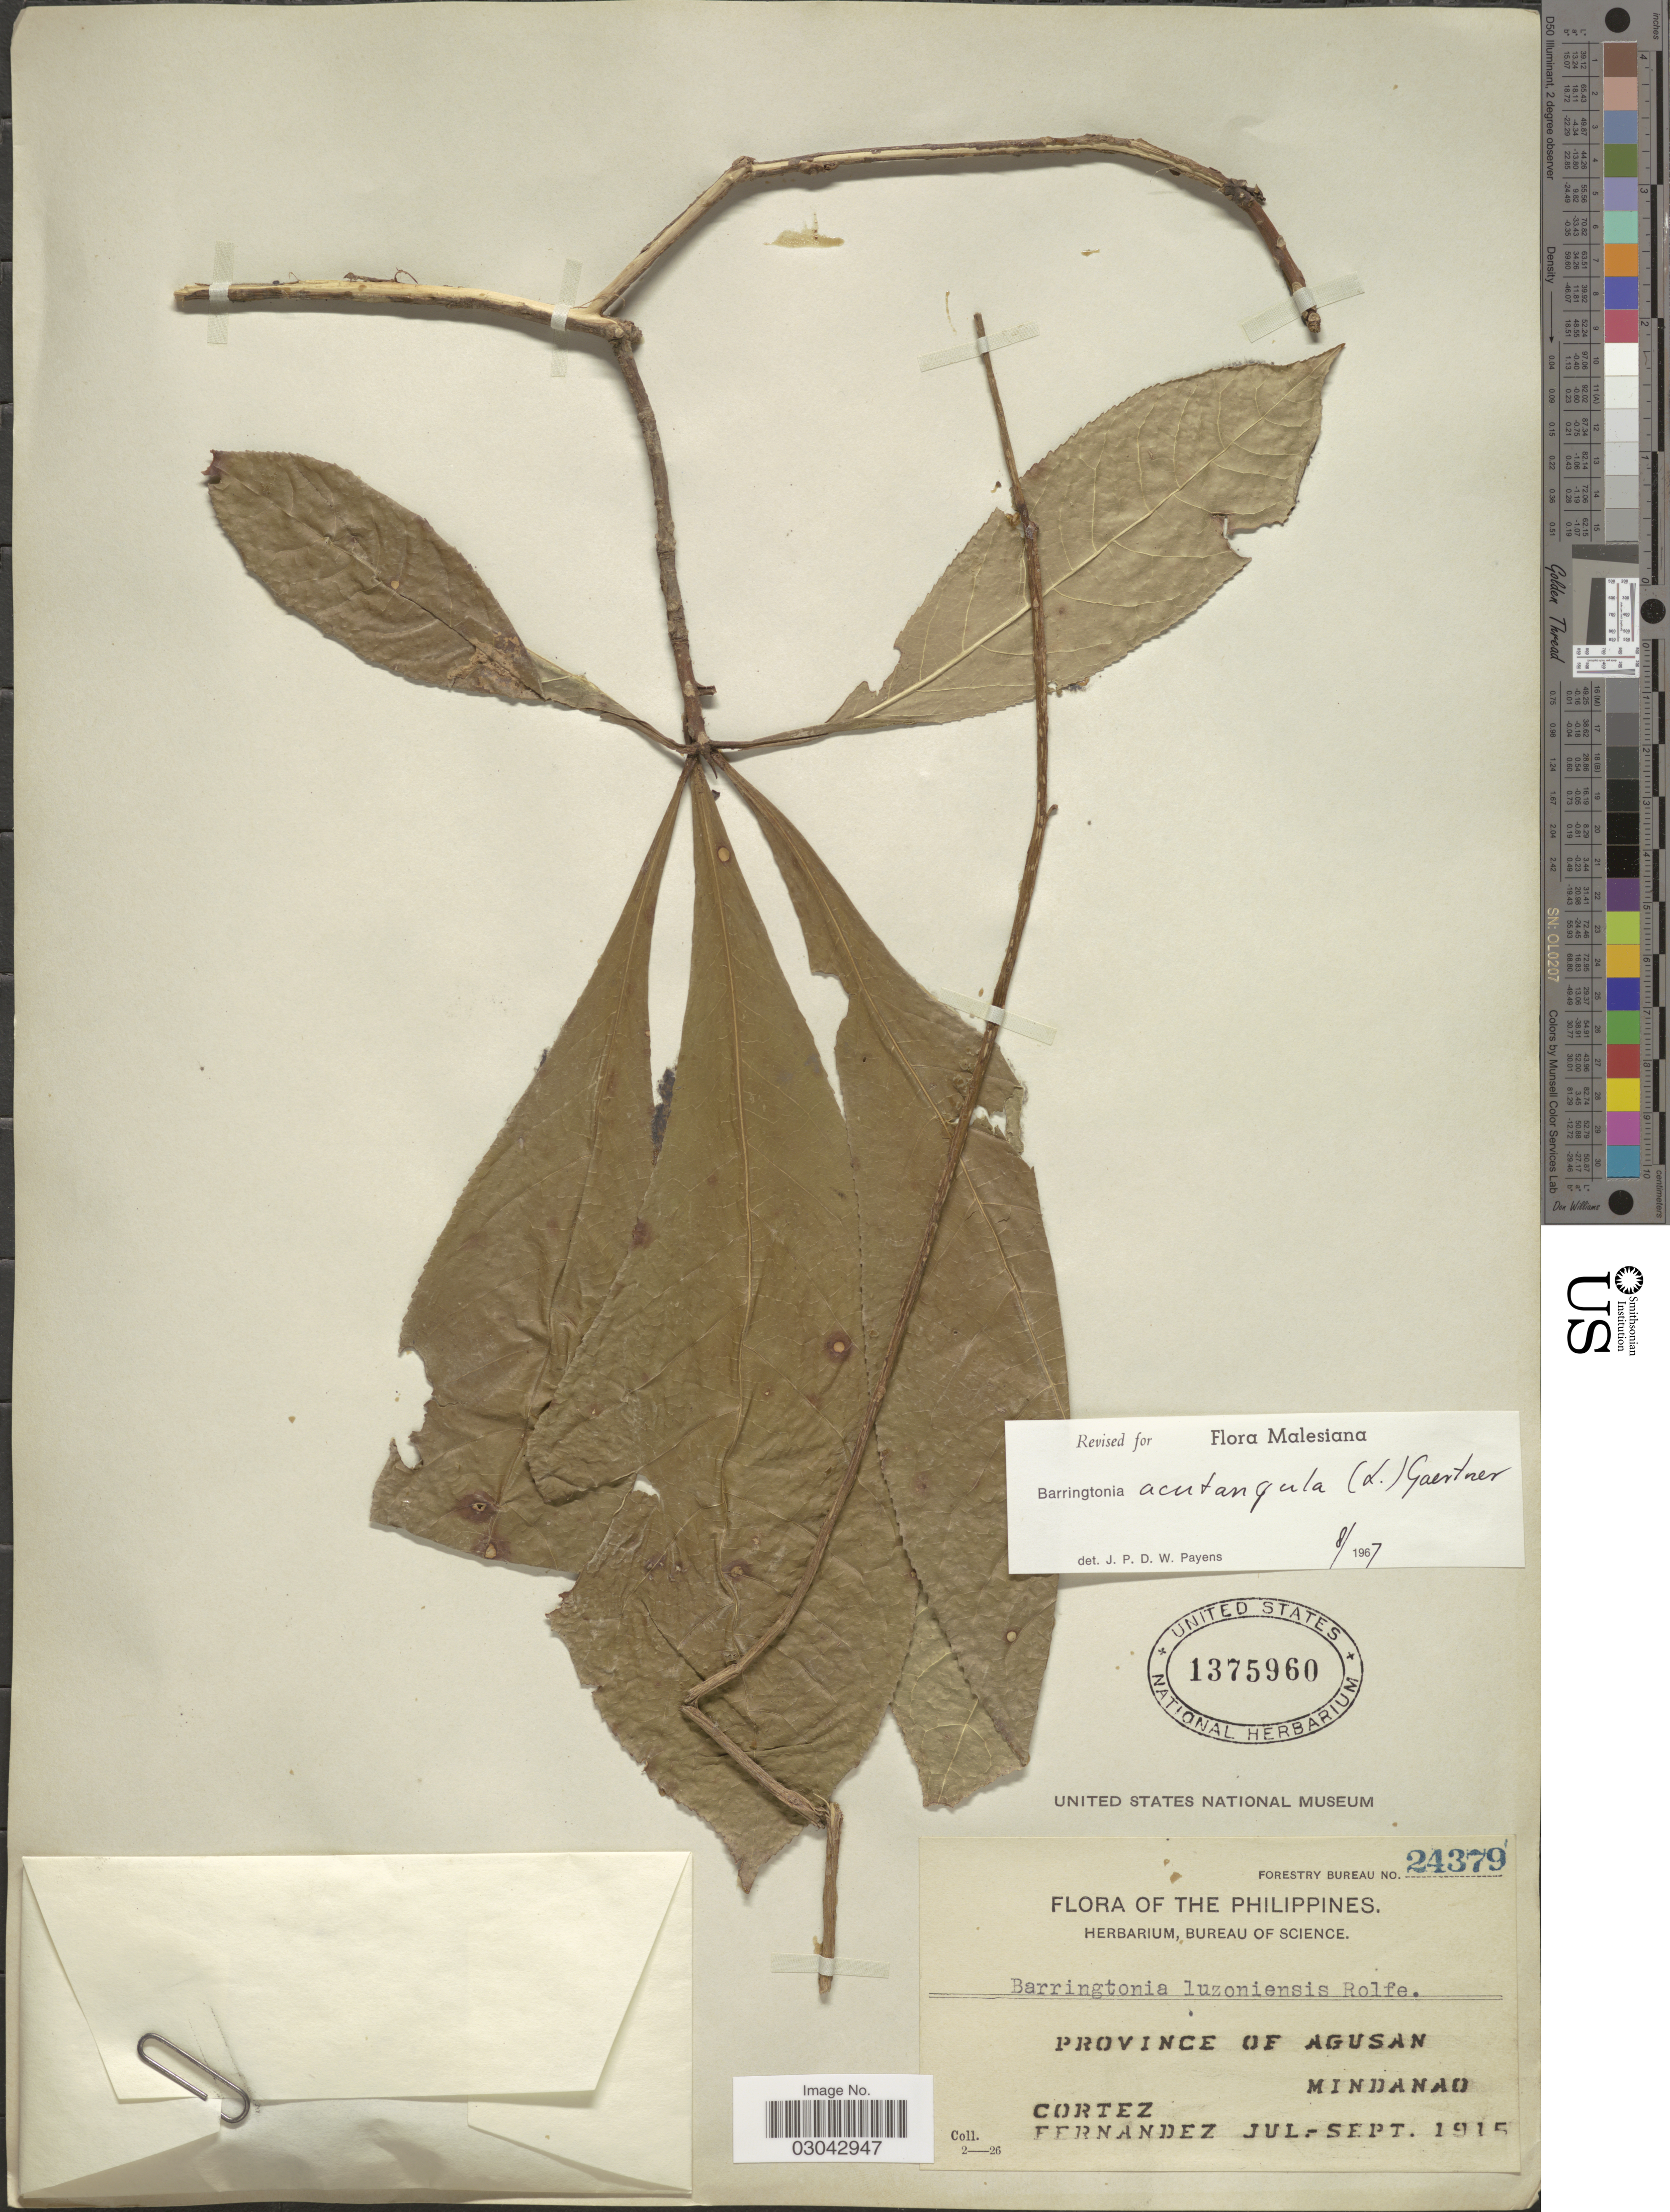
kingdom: Plantae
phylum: Tracheophyta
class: Magnoliopsida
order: Ericales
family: Lecythidaceae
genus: Barringtonia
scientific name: Barringtonia acutangula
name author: (L.) Gaertn.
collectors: -. Cortez & -- Fernandez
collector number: Forestry Bureau 24379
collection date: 1915-07/1915-09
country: Philippines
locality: Province of Agusan, Mindanao.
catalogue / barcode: US 1375960